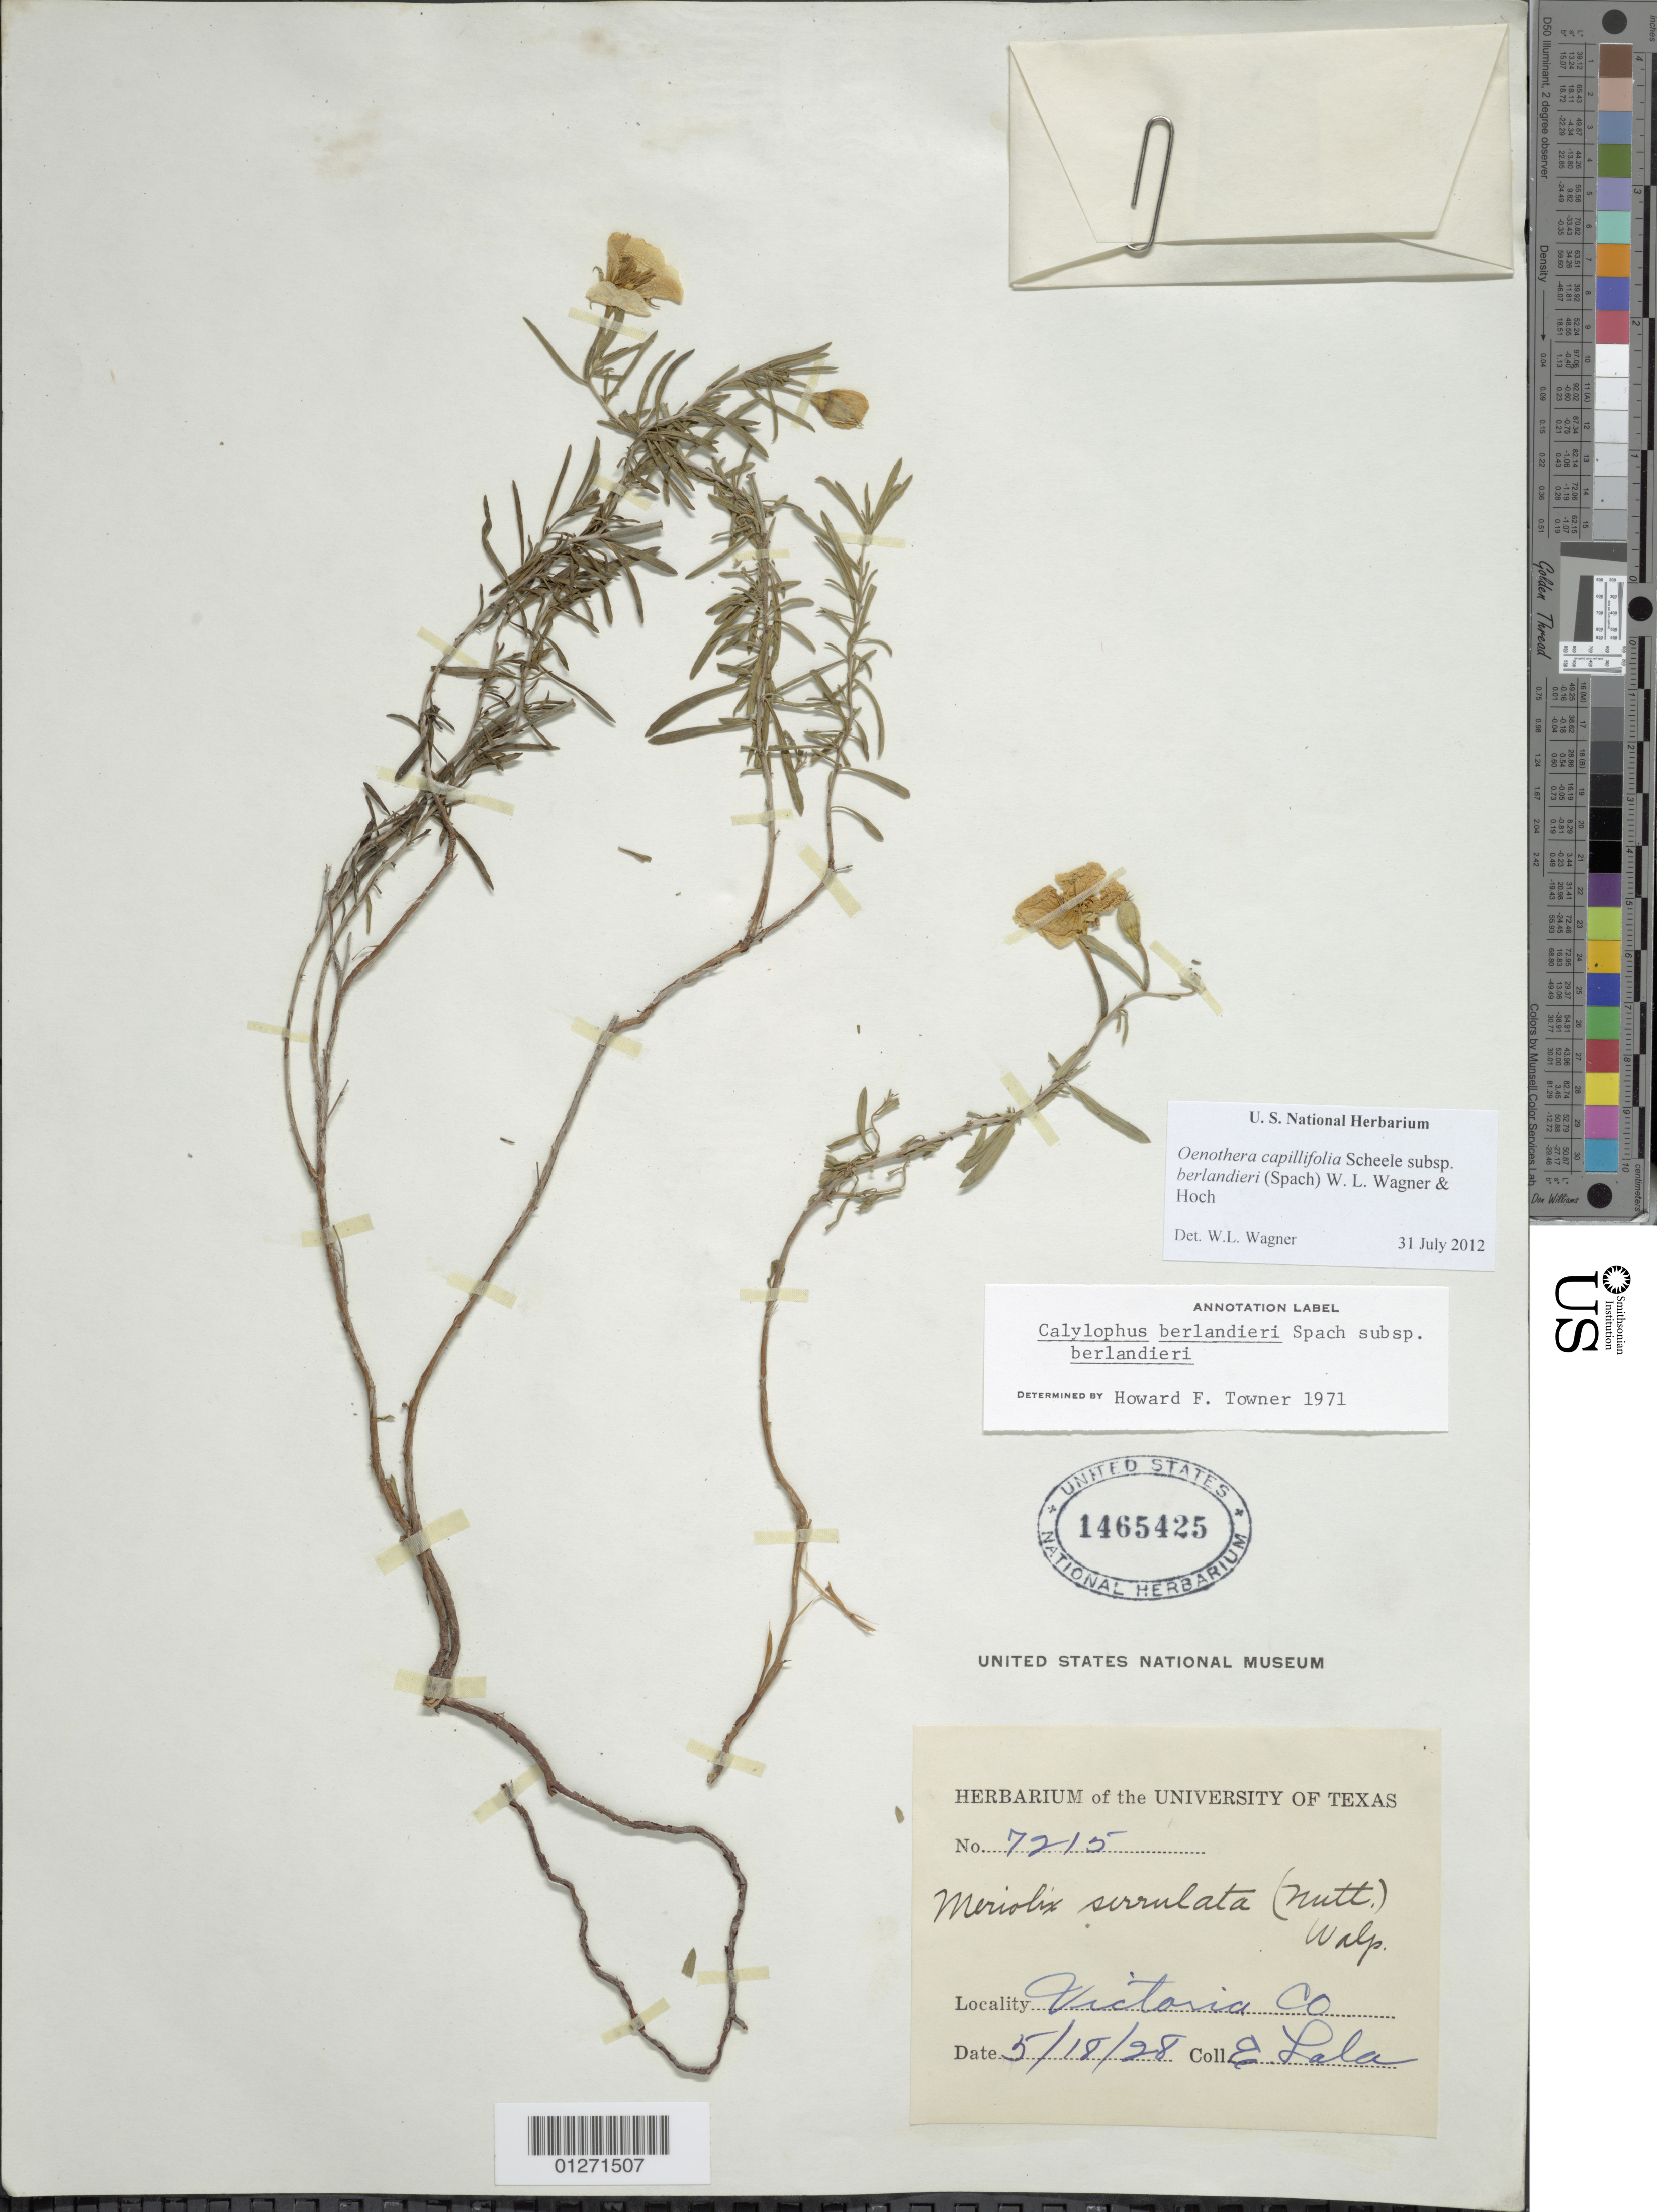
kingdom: Plantae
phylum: Tracheophyta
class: Magnoliopsida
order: Myrtales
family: Onagraceae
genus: Oenothera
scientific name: Oenothera capillifolia subsp. berlandieri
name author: (Spach) W.L. Wagner & Hoch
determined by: Wagner, W. L., (BOT), Smithsonian Institution - National Museum of Natural History (UNITED STATES)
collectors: E. Lala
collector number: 7215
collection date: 1928-05-18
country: United States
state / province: Texas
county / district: Victoria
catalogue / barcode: US 1465425